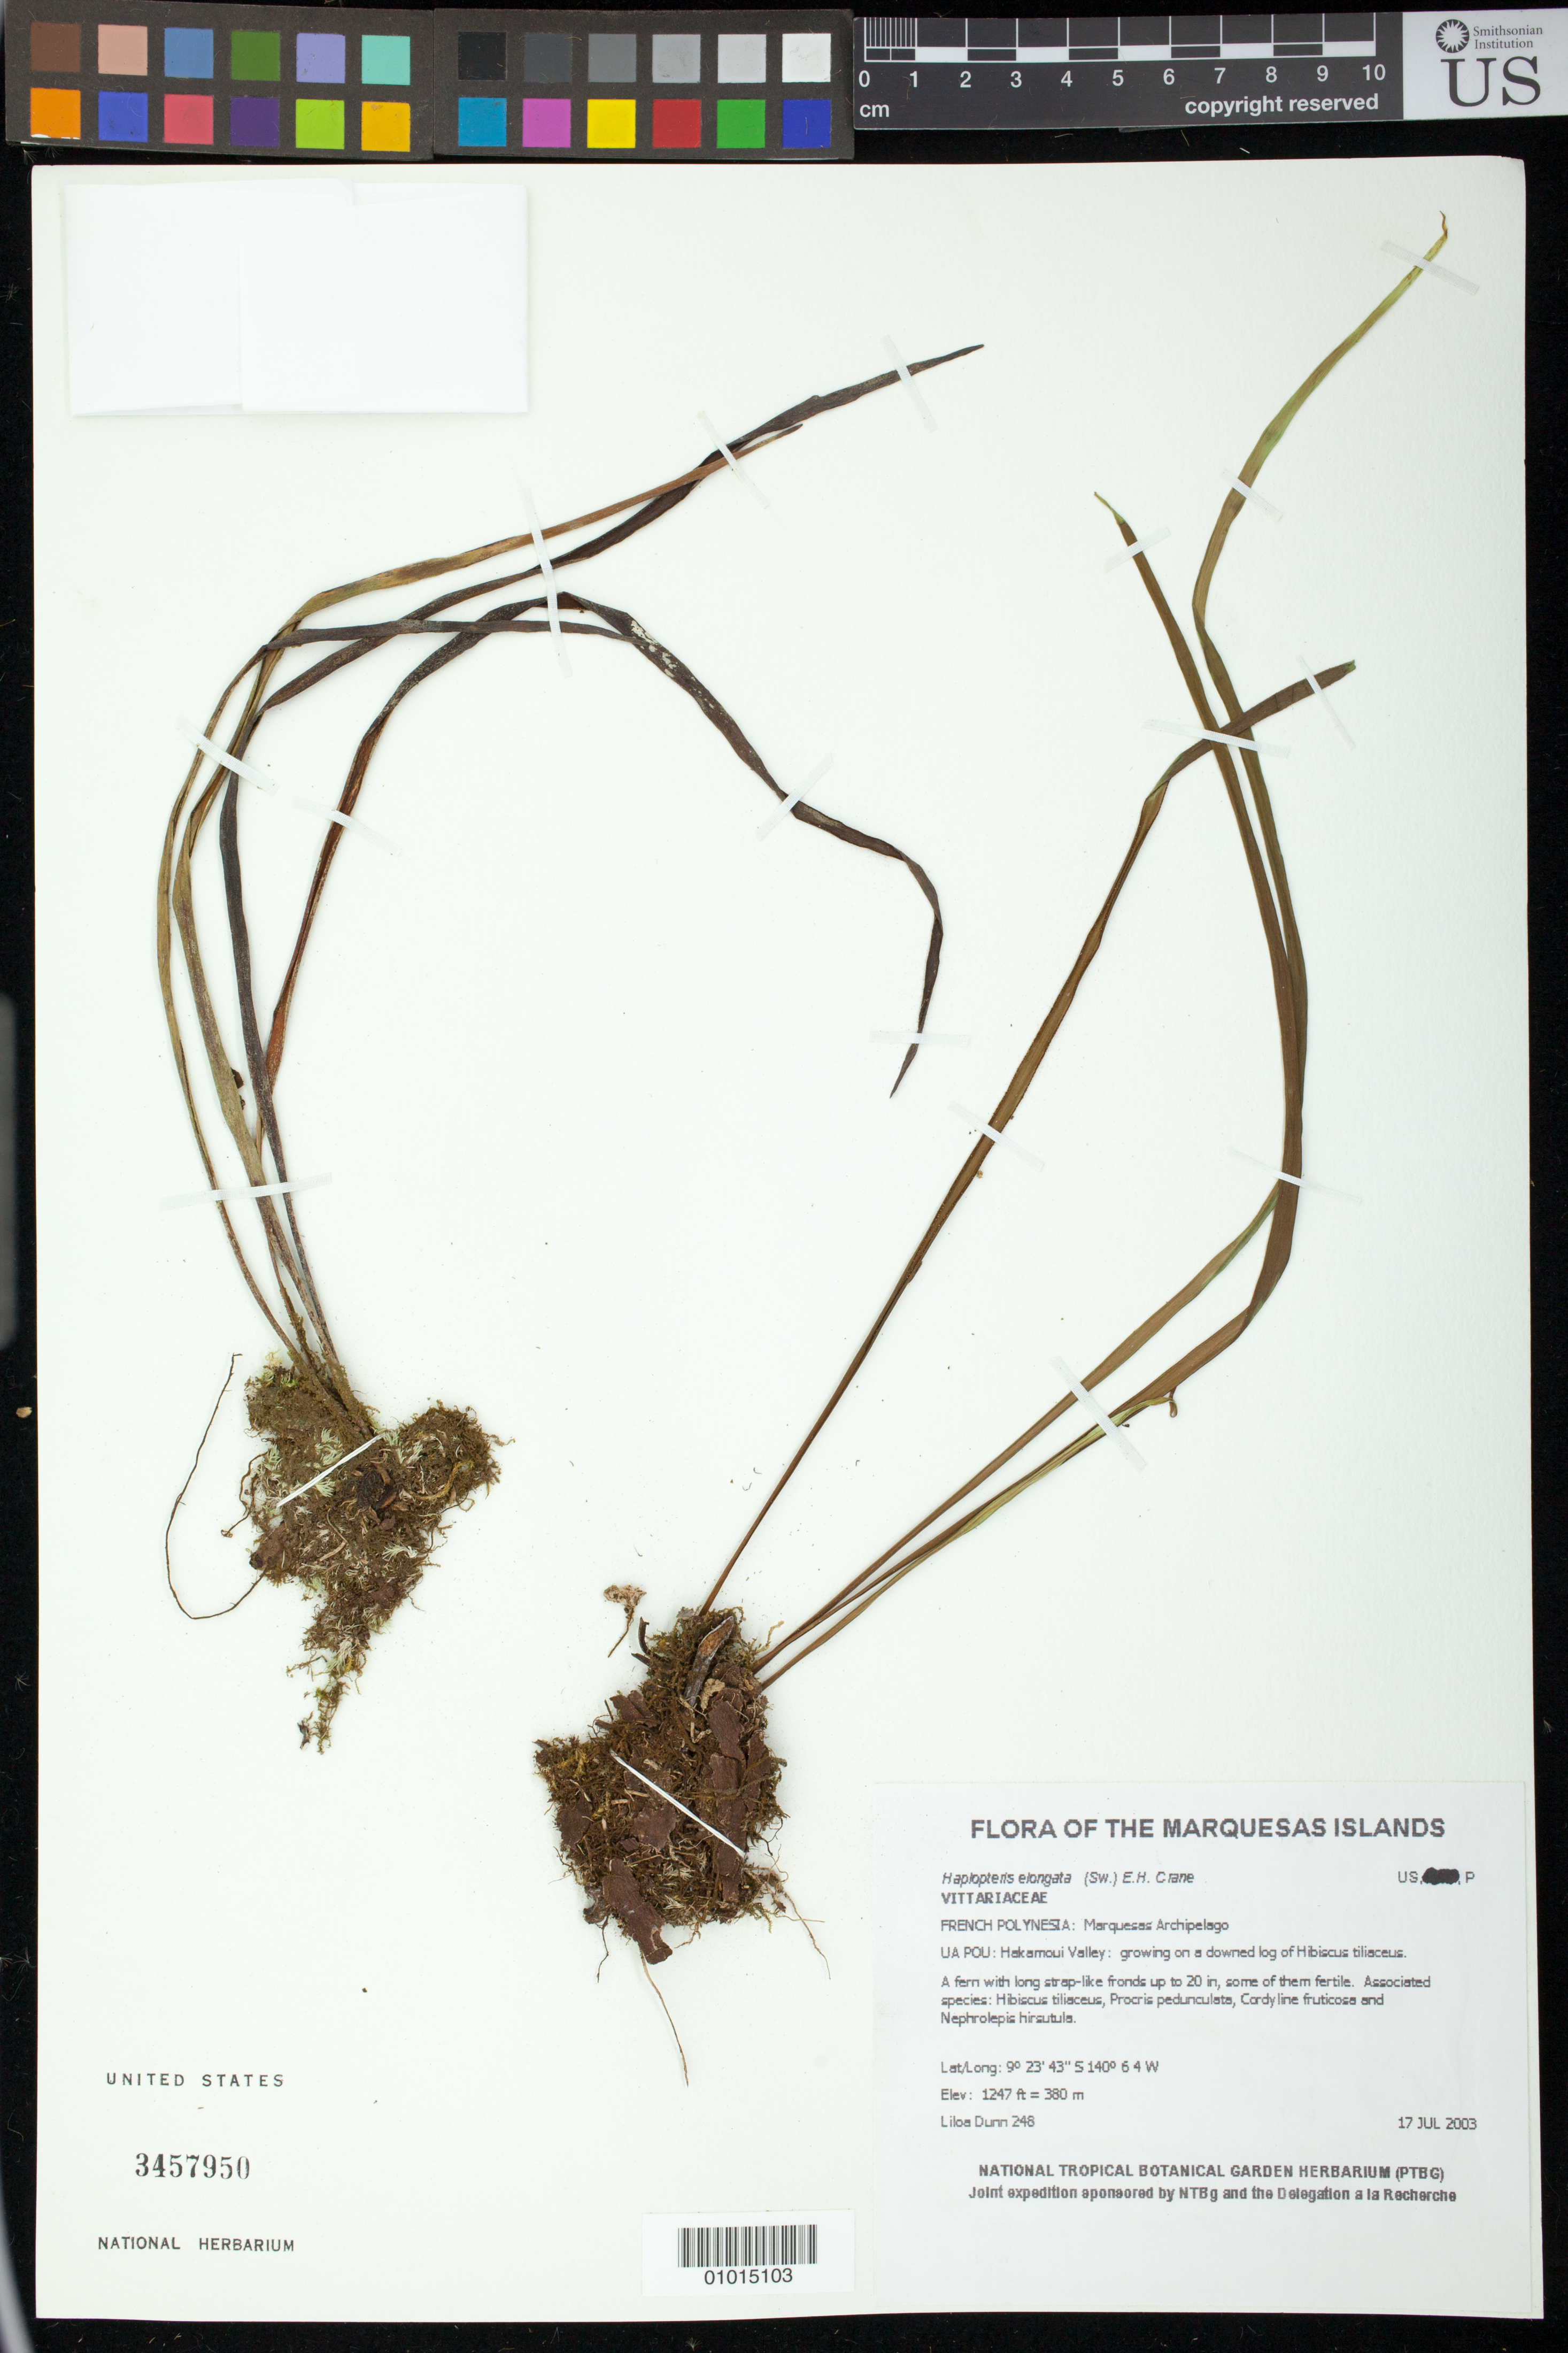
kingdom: Plantae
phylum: Tracheophyta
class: Polypodiopsida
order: Polypodiales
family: Pteridaceae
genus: Haplopteris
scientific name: Haplopteris elongata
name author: (Sw.) Crane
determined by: Lorence, David H., (PTBG), National Tropical Botanical Garden (UNITED STATES)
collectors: L. Dunn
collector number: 248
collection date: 2003-07-17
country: French Polynesia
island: Ua Pou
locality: Hakamoui Valley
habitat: Growing on a downed log of Hibiscus tiliaceus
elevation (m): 380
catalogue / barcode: US 3457950